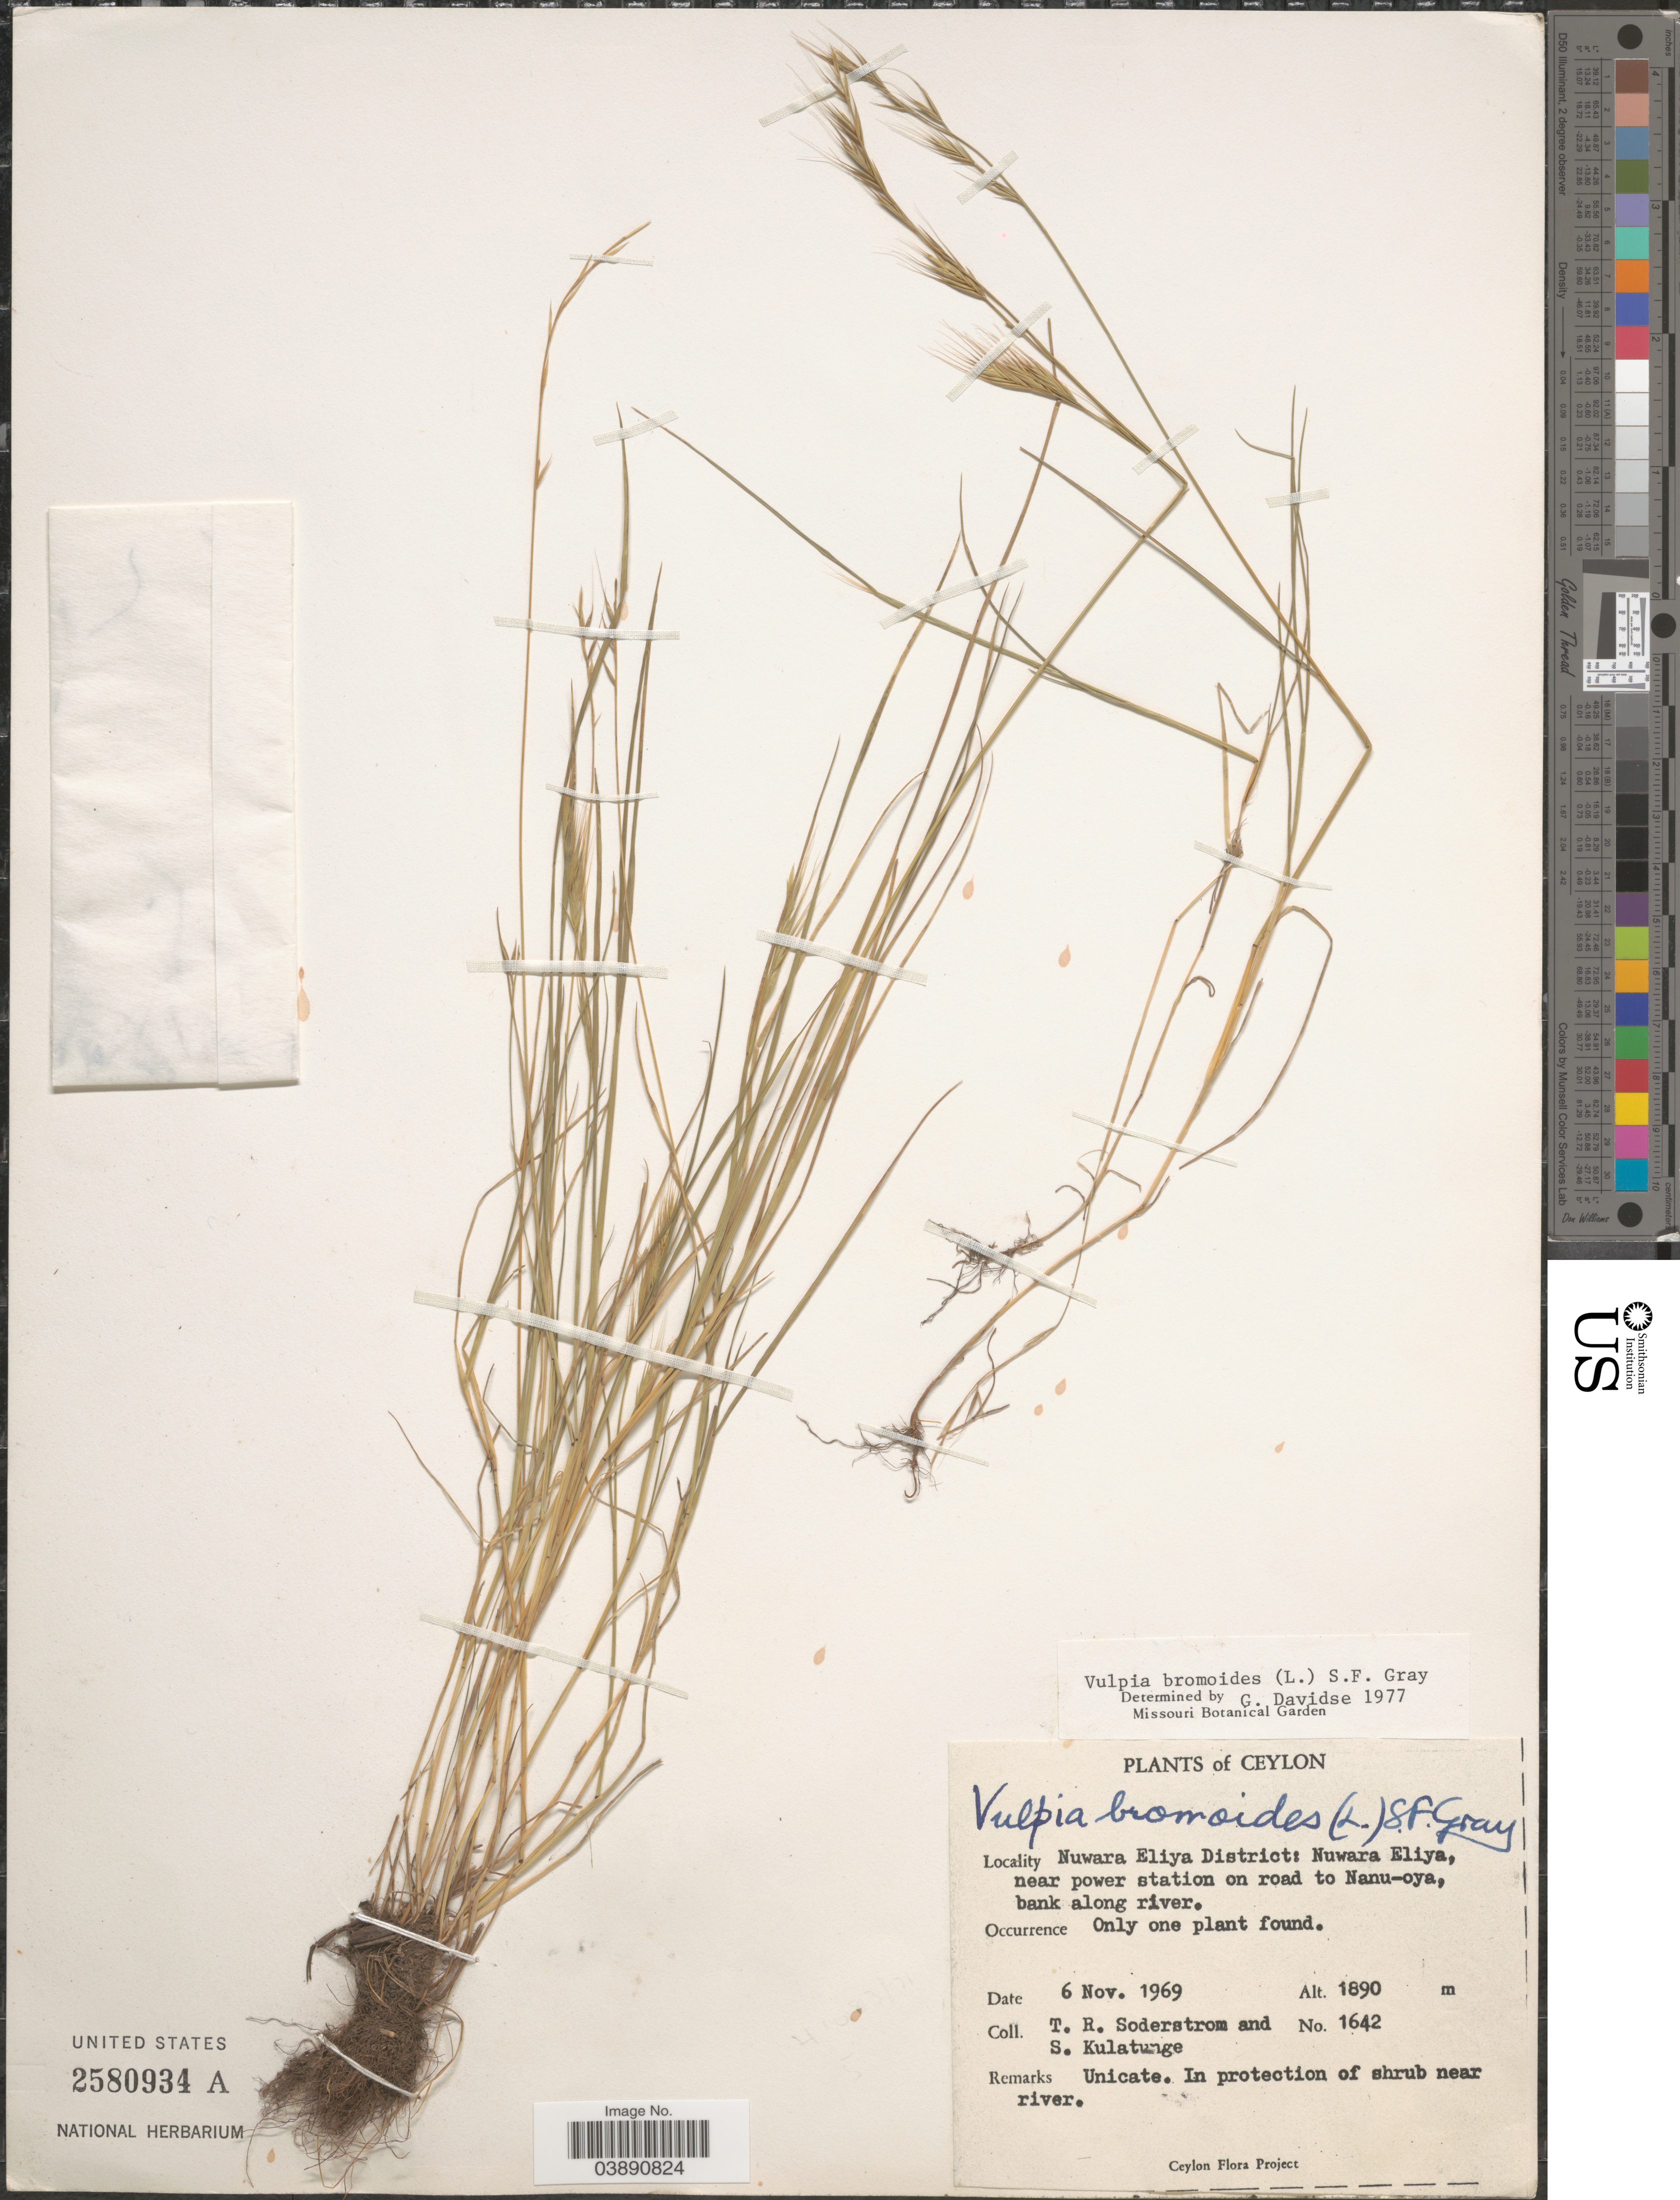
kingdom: Plantae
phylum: Tracheophyta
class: Liliopsida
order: Poales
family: Poaceae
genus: Festuca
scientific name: Festuca bromoides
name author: L.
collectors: T. R. Soderstrom & S. Kulatunge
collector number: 1642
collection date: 1969-11-06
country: Sri Lanka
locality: Ceylon. Nuwara Eliya District: Nuwara Eliya, near power station on road to Nanu-oya, bank along river.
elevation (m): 1890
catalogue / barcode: US 2580934A